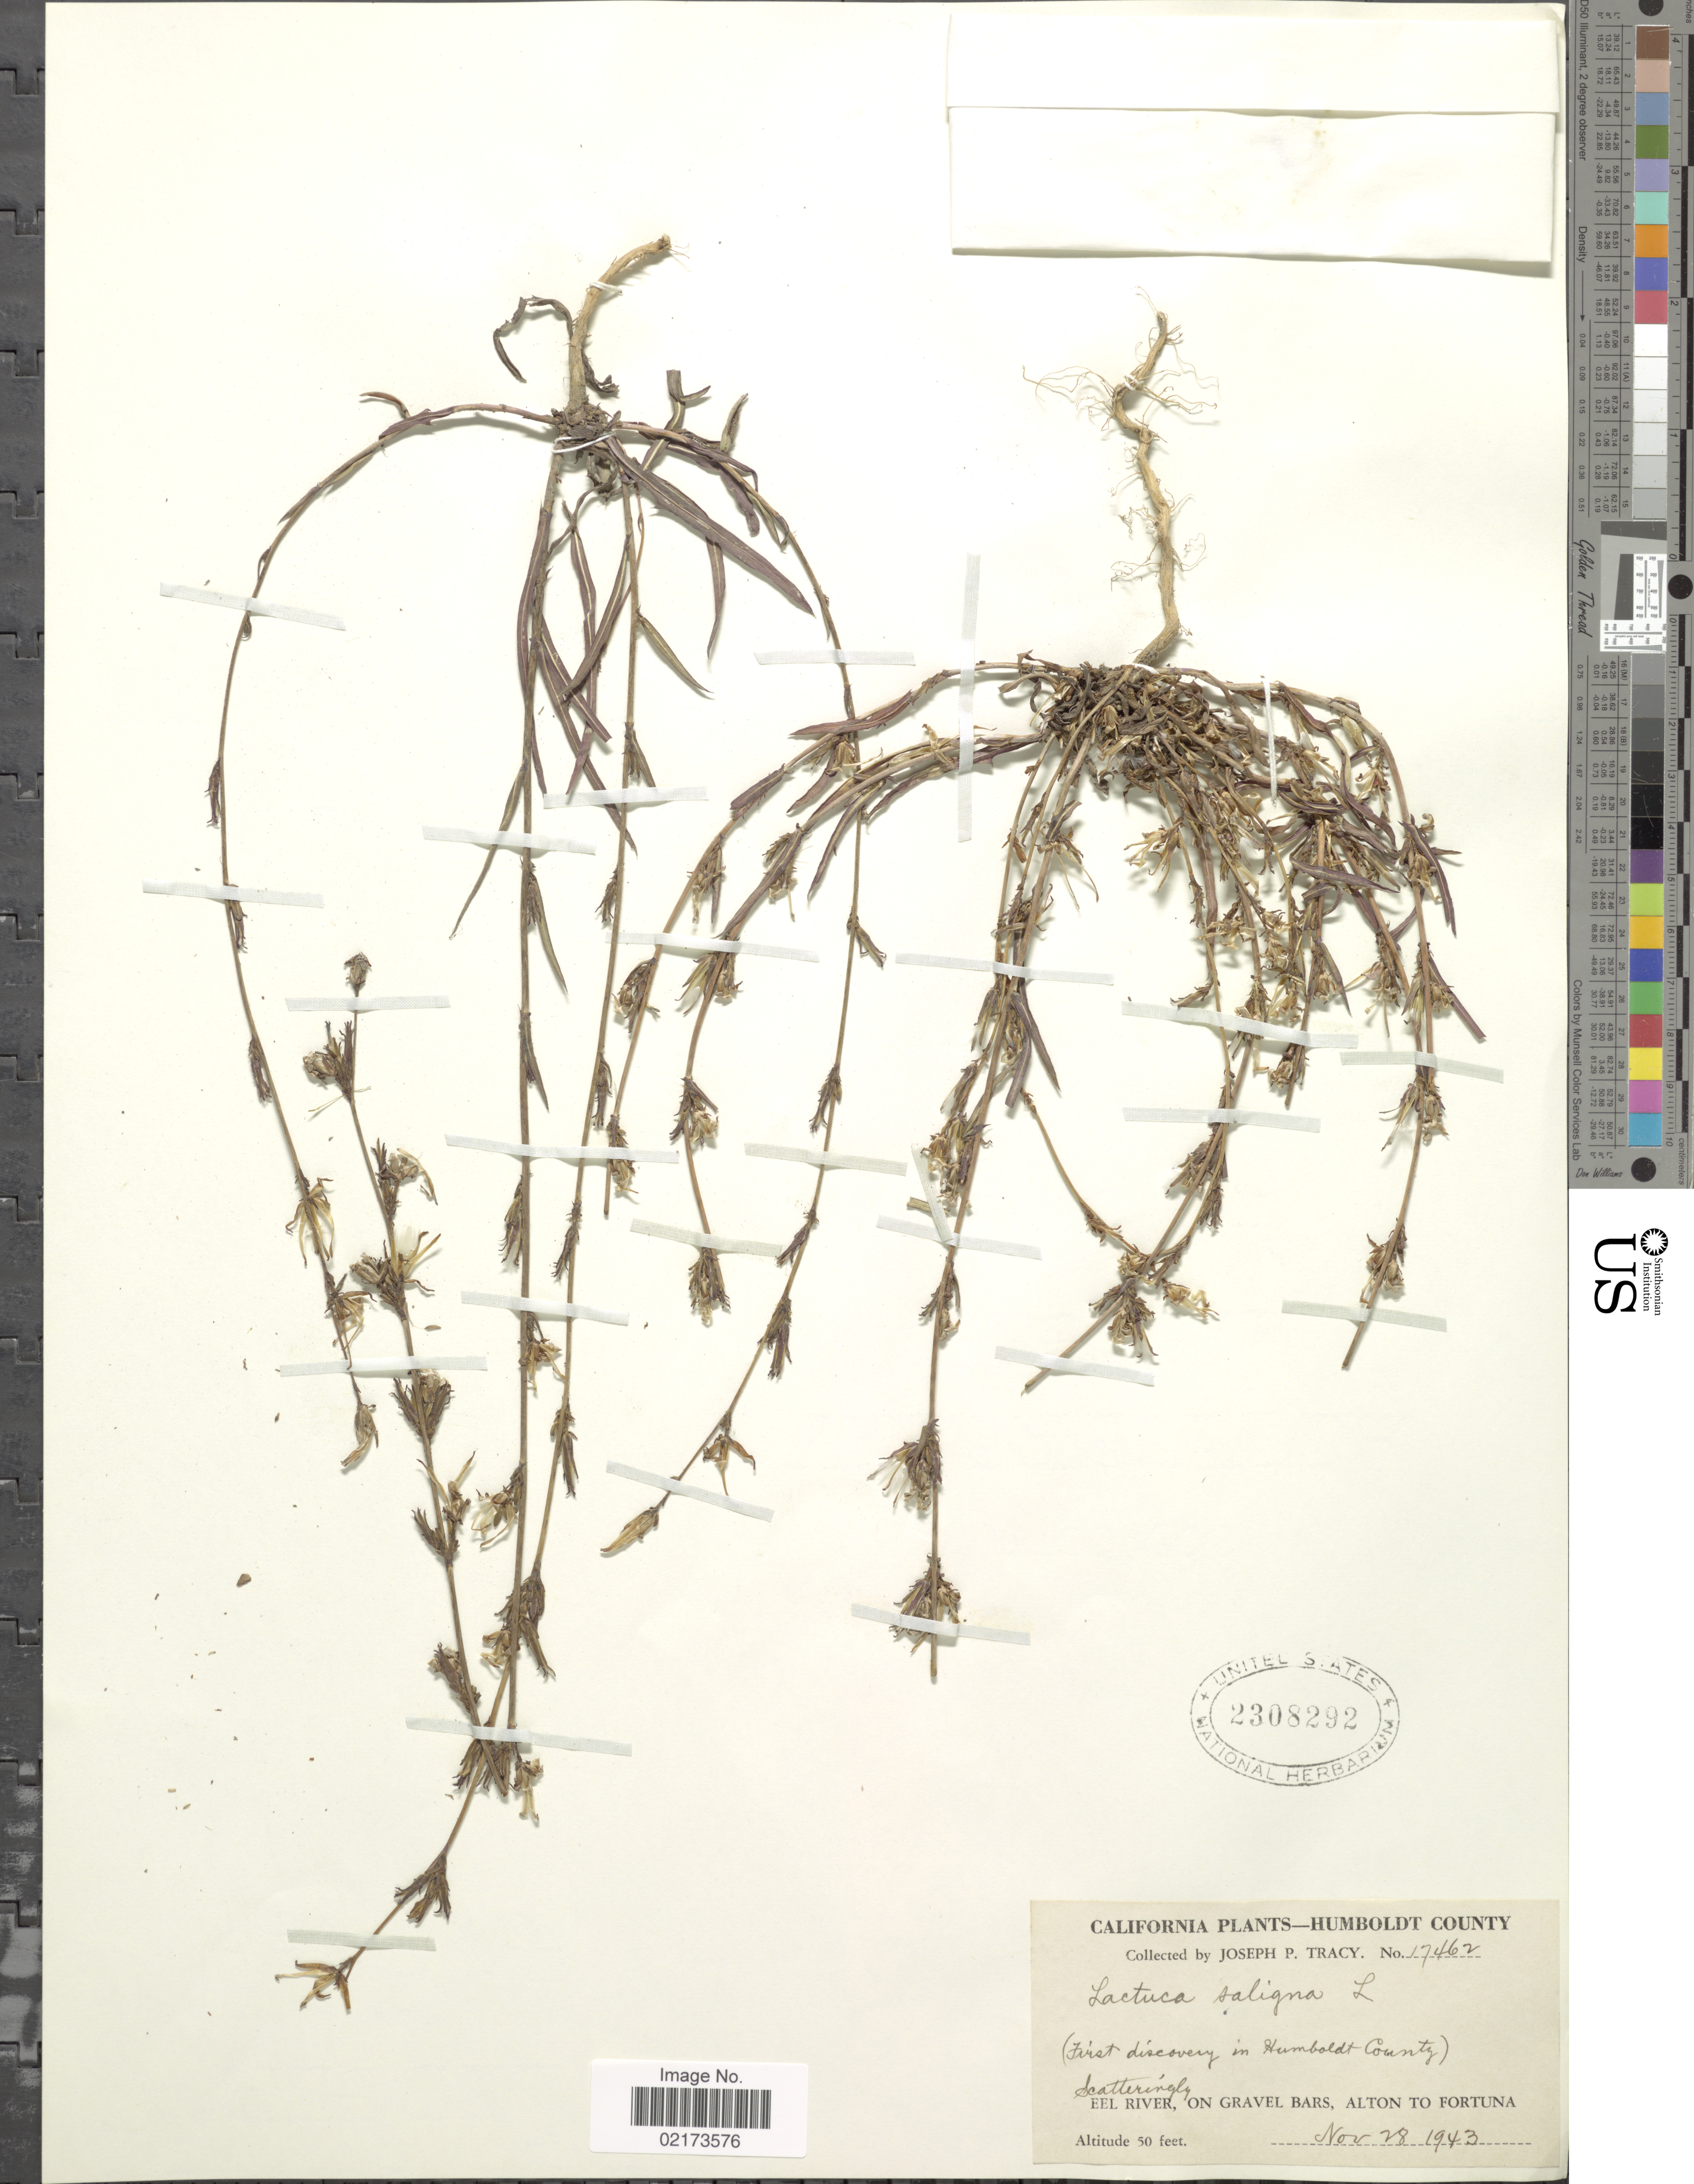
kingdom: Plantae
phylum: Tracheophyta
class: Magnoliopsida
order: Asterales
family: Asteraceae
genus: Lactuca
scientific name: Lactuca saligna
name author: L.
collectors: J. Tracy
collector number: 17462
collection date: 1943-11-28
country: United States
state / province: California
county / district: Humboldt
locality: Humboldt County, Eel River, on Gravel Bars, Alton to Fortuna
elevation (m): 15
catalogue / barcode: US 2308292